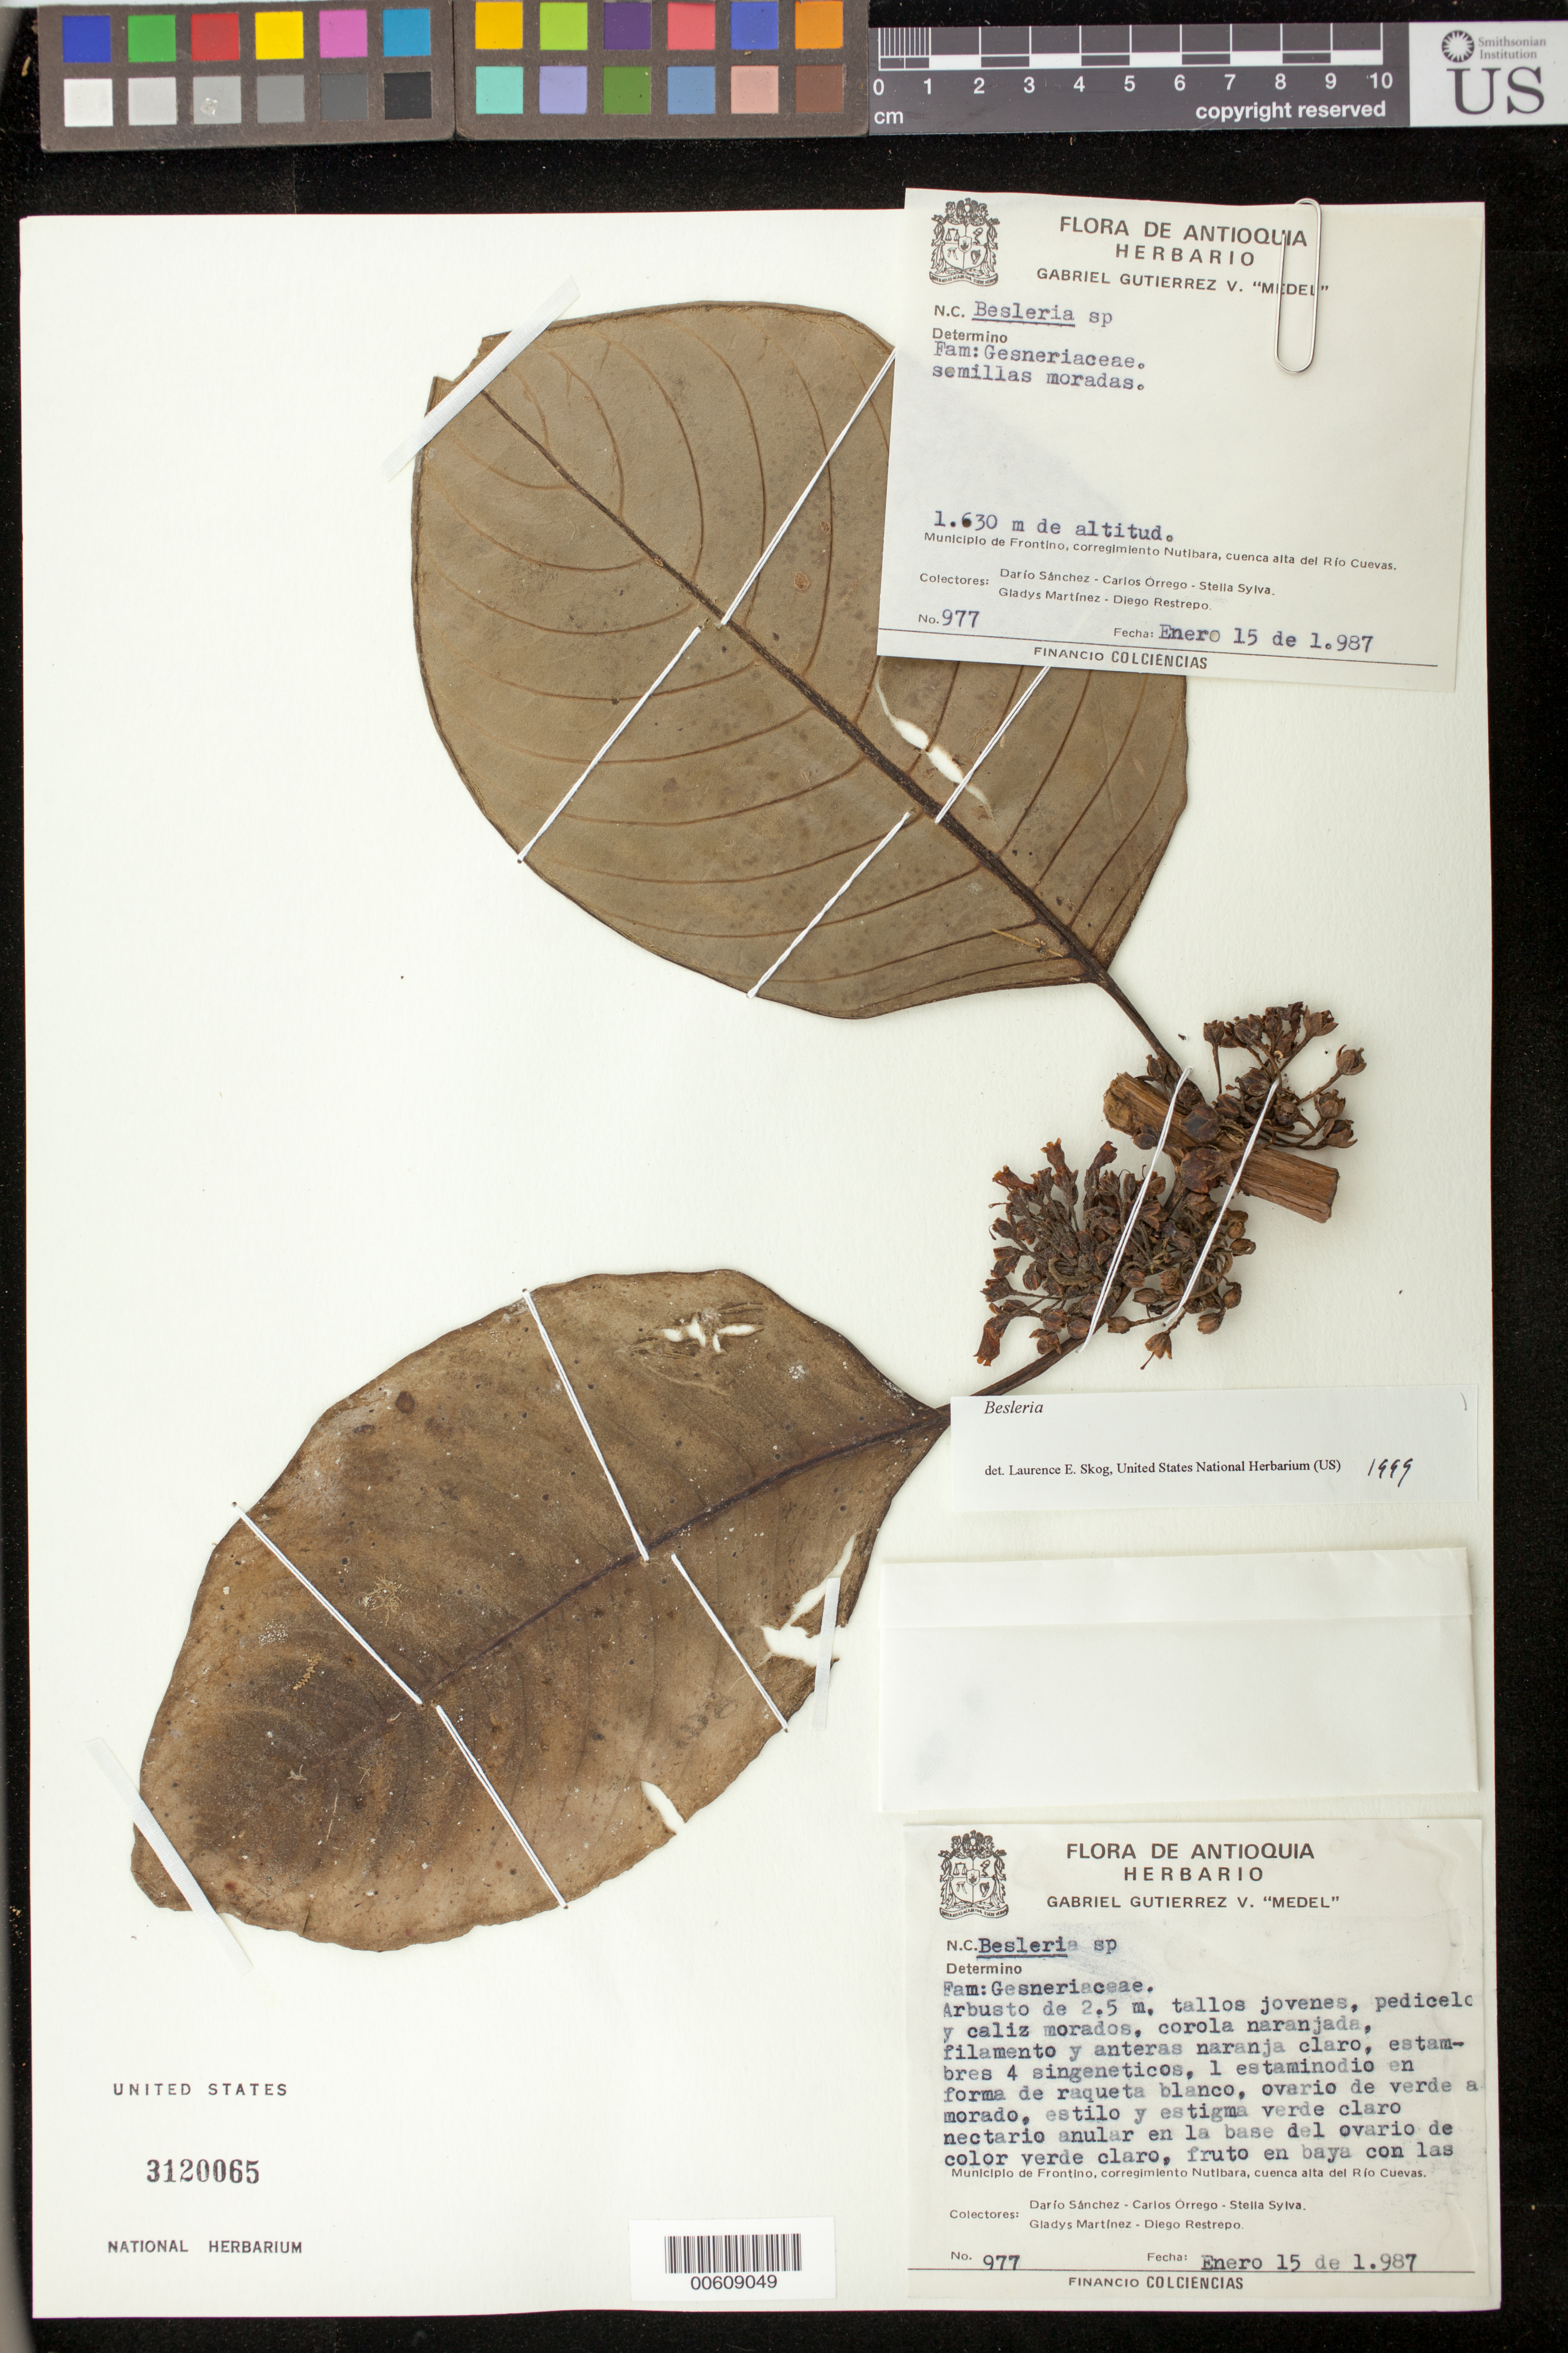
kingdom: Plantae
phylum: Tracheophyta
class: Magnoliopsida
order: Lamiales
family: Gesneriaceae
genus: Besleria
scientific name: Besleria sp.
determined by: Skog, Laurence E.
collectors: D. Sanchez, C. Orrego, S. Sylva, G. Martínez & D. Restrepo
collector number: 977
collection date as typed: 15 Jan 1987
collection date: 1987-01-15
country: Colombia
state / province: Antioquia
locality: Mpio. de Frontino, corregimiento Nutibara, cuenca alta del Río Cuevas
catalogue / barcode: US 3120065